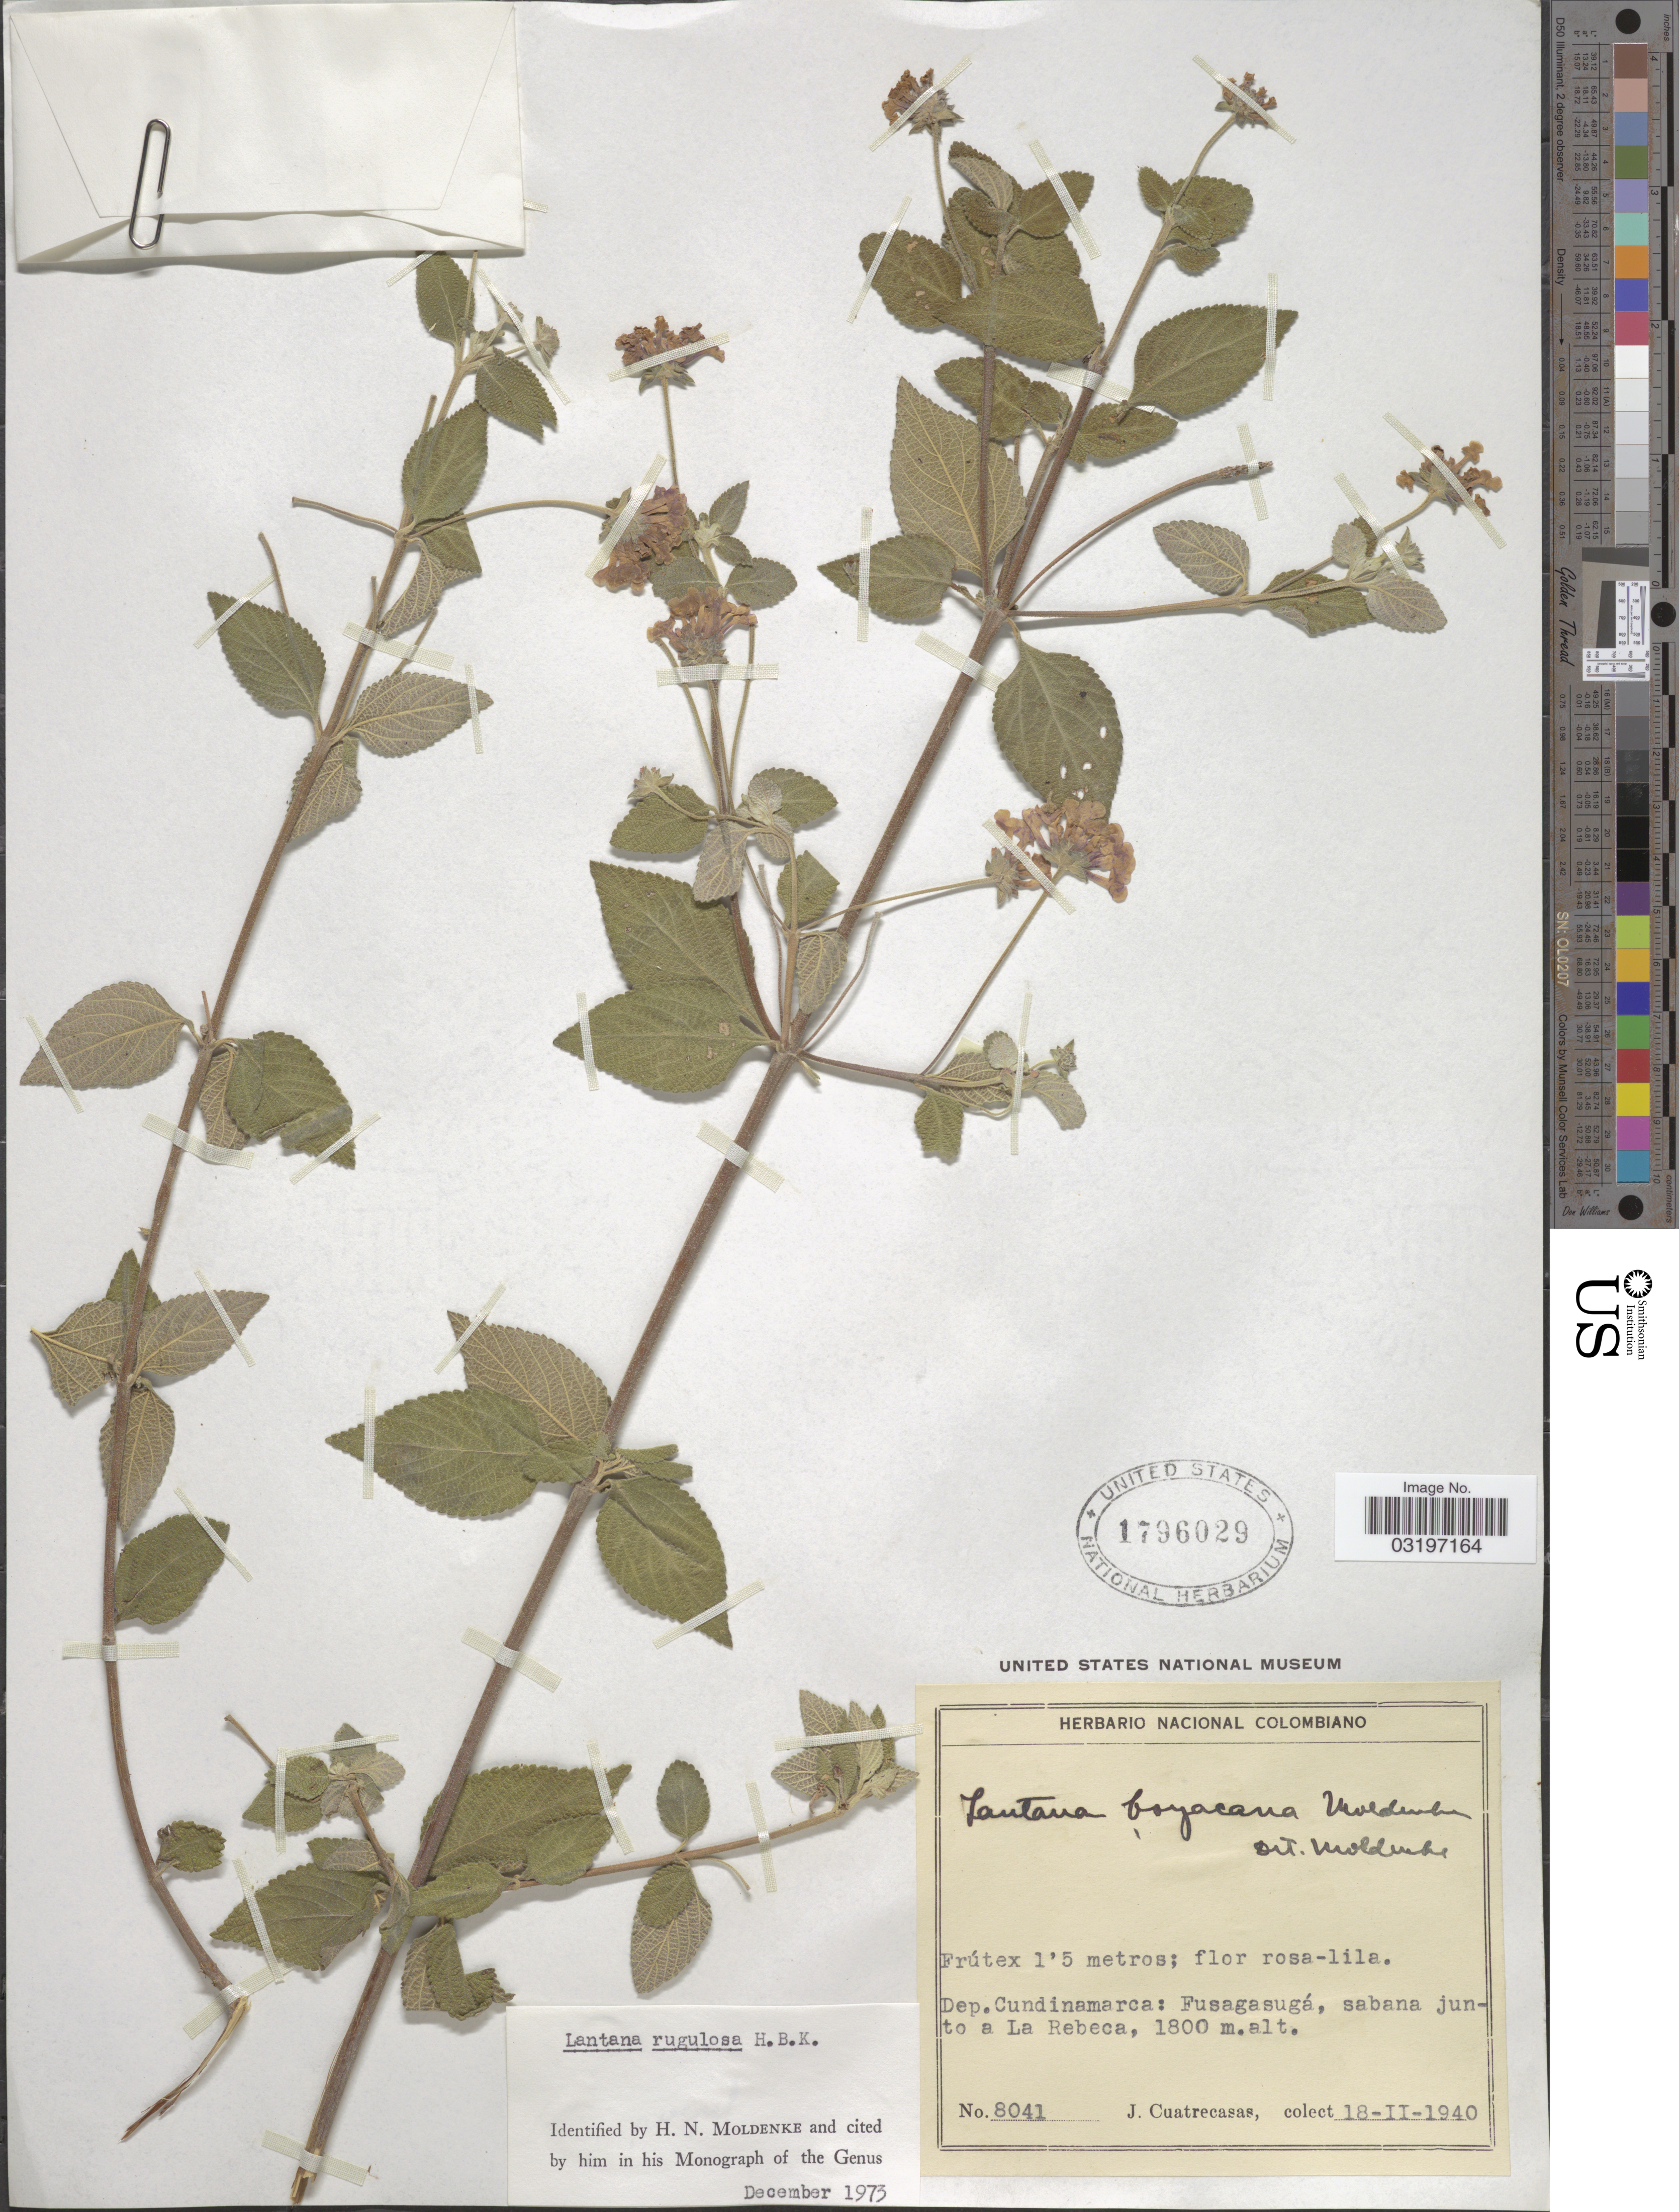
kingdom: Plantae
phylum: Tracheophyta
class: Magnoliopsida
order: Lamiales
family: Verbenaceae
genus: Lantana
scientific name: Lantana rugulosa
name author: Kunth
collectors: J. Cuatrecasas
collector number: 8041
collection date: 1940-02-18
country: Colombia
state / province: Cundinamarca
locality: Dep. Cundinamarca: Fusagasugá, sabana junto a La Rebeca.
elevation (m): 1800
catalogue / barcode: US 1796029